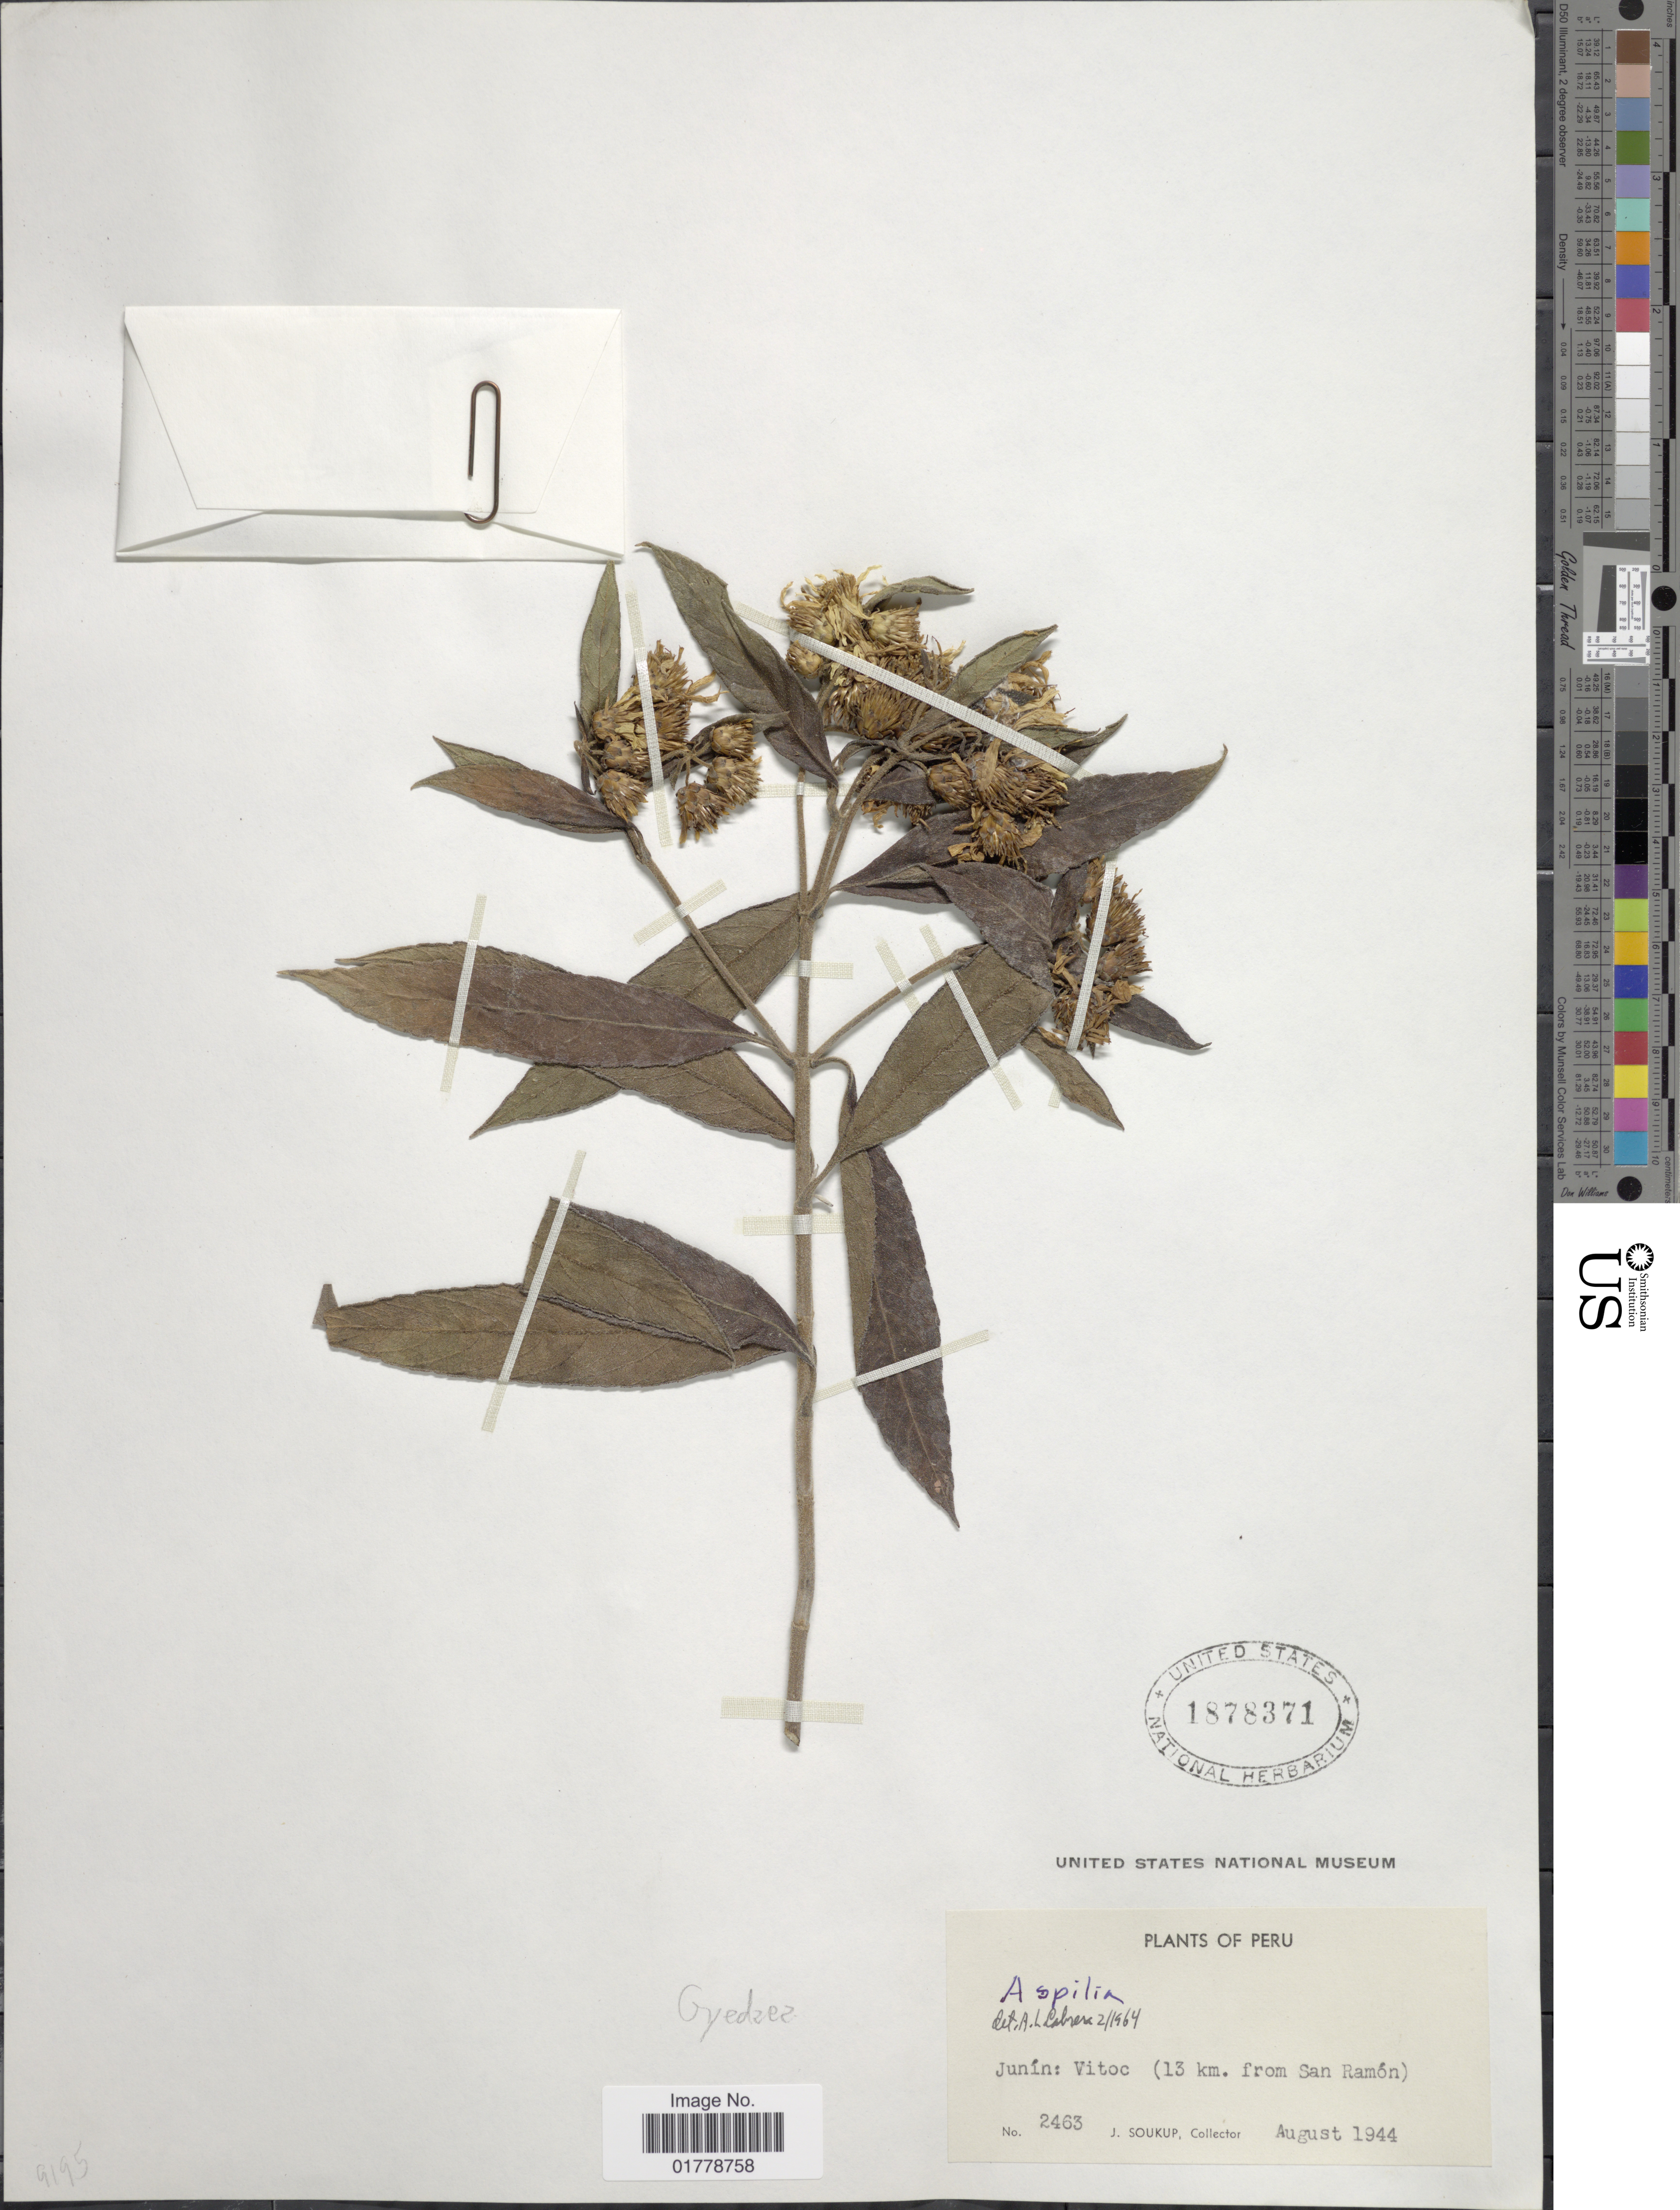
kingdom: Plantae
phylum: Tracheophyta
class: Magnoliopsida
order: Asterales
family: Asteraceae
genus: Oyedaea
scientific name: Oyedaea lanceolata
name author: (Rusby) S.F. Blake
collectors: J. Soukup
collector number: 2463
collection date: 1944-08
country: Peru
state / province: Junín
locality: Junín: Vitoc (13 km. from San Ramón)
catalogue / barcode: US 1878371